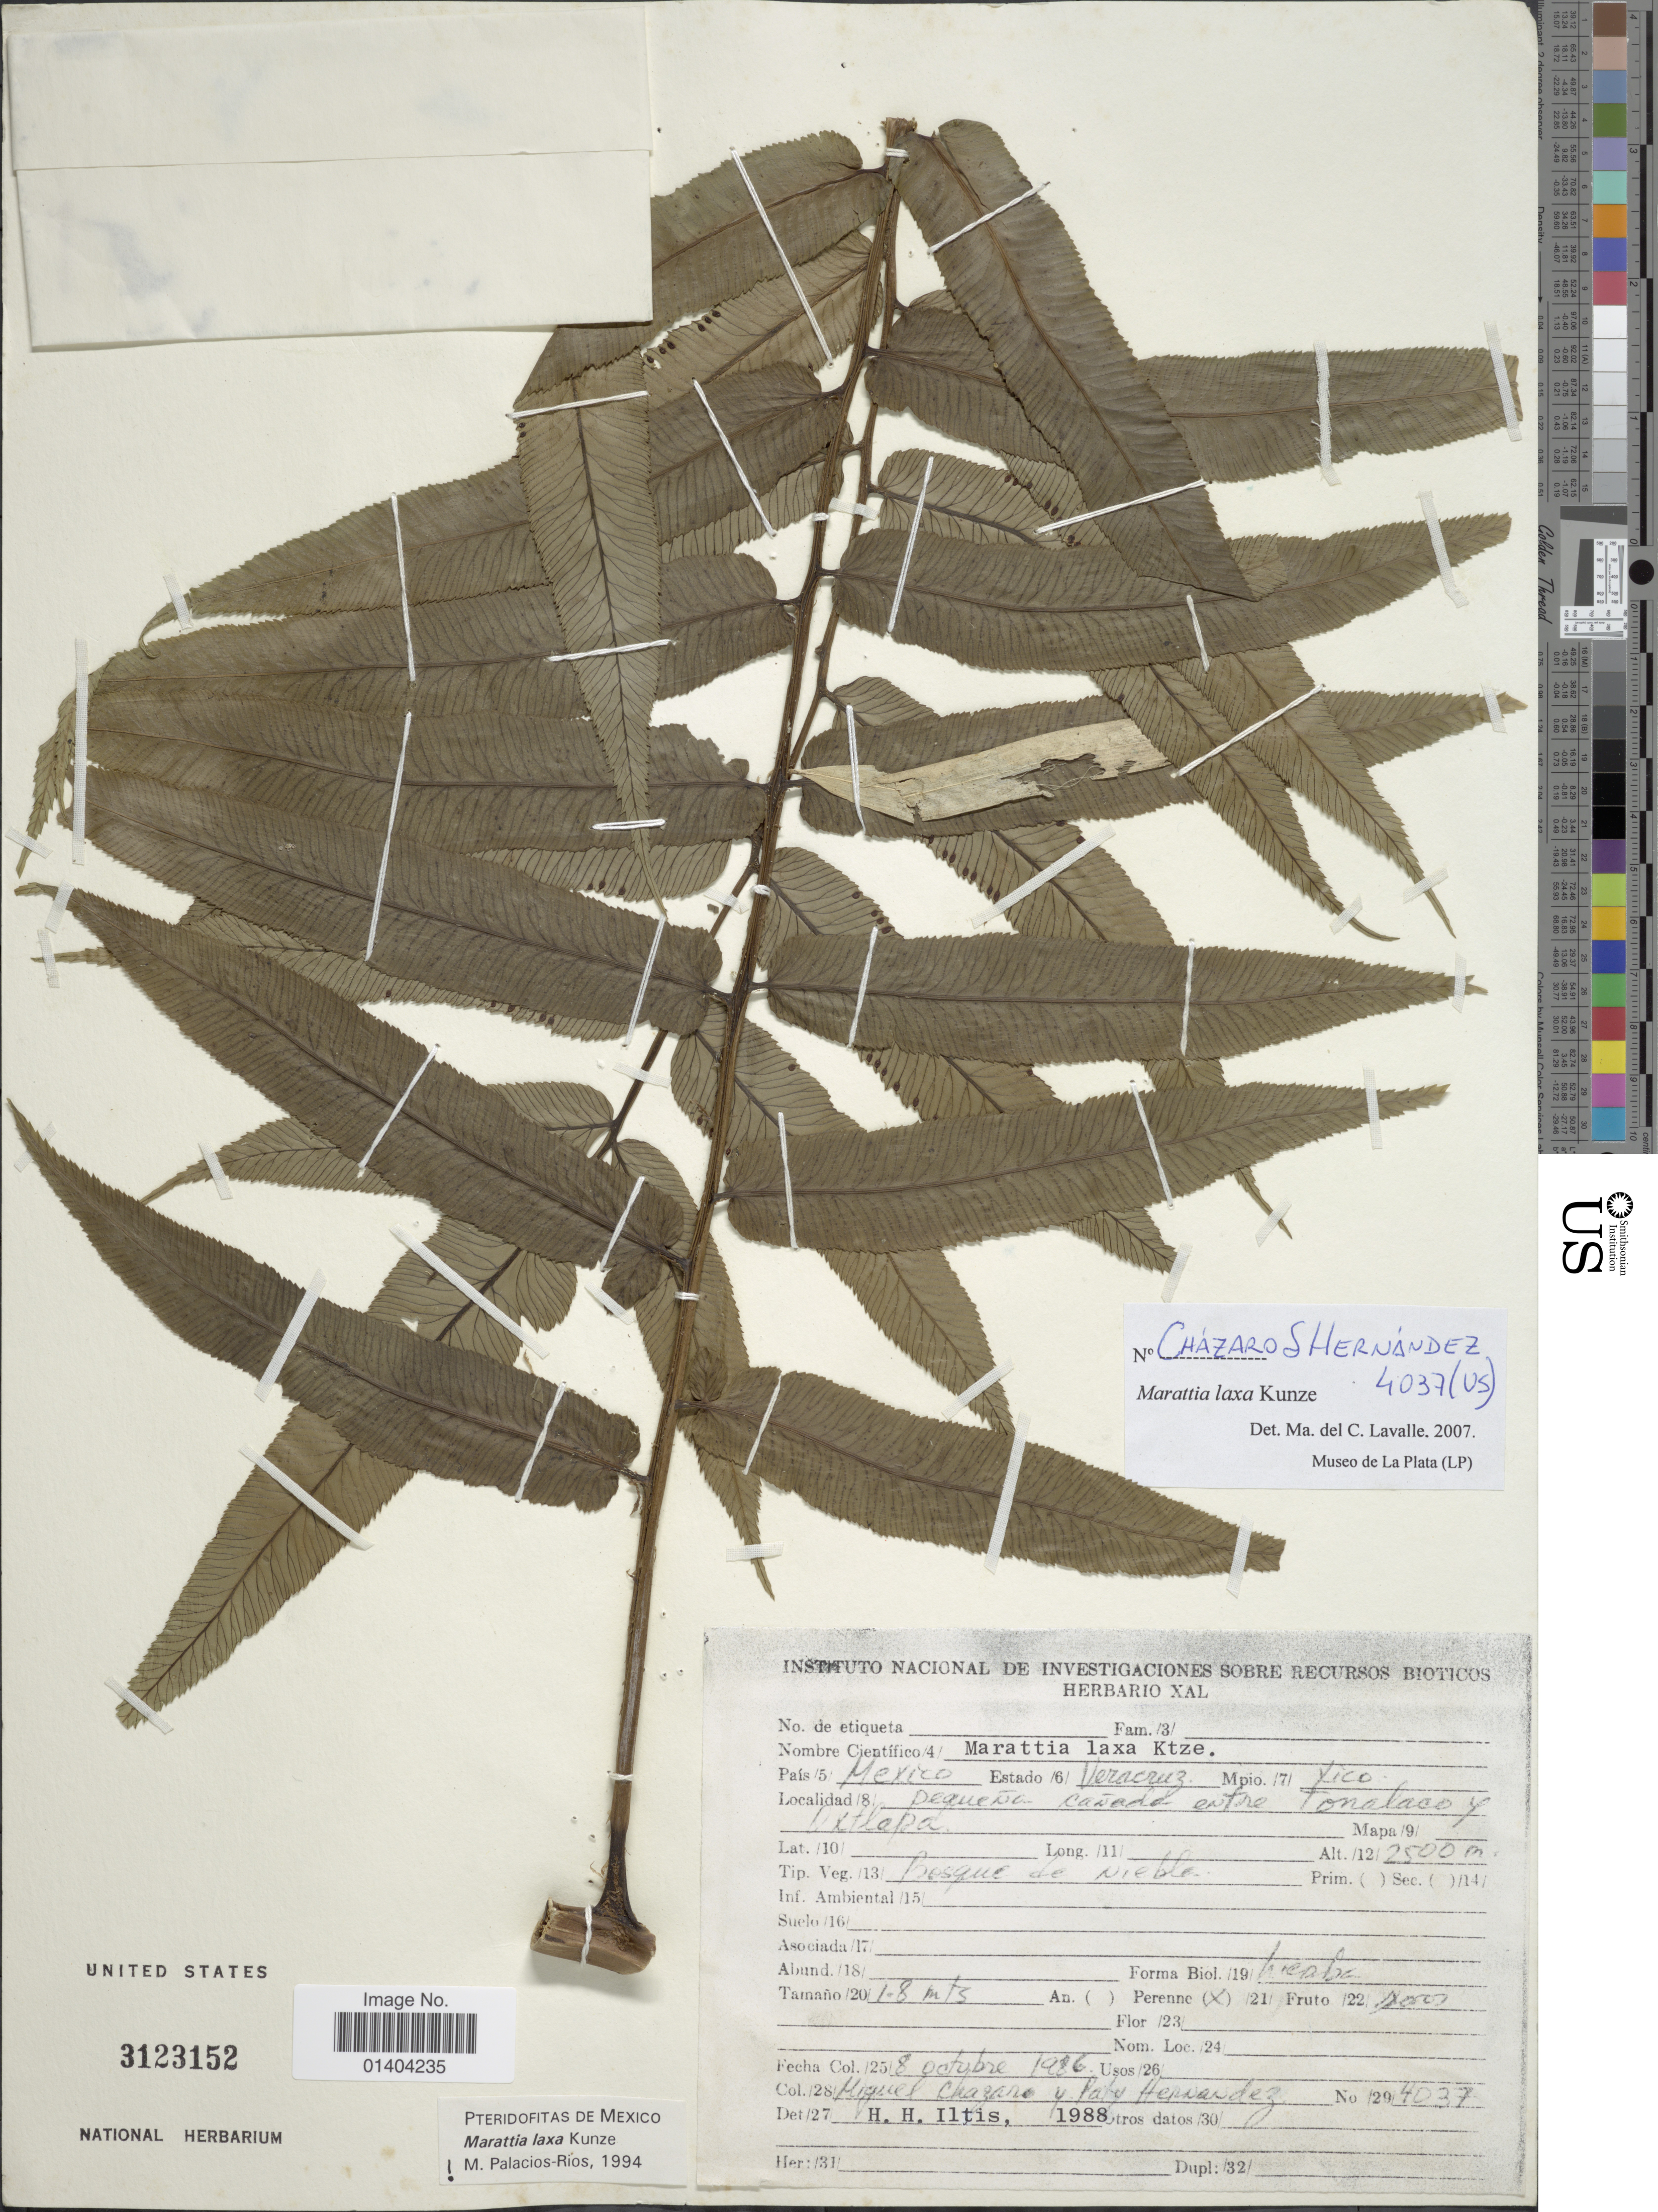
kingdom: Plantae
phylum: Tracheophyta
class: Polypodiopsida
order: Marattiales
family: Marattiaceae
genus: Marattia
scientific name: Marattia laxa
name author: Kunze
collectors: M. Chazaro & P. Hernandes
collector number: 4037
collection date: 1986-10-08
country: Mexico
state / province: Veracruz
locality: Pequeña cañada entre Tonalaco y Oxtlapa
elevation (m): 2500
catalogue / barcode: US 3123152